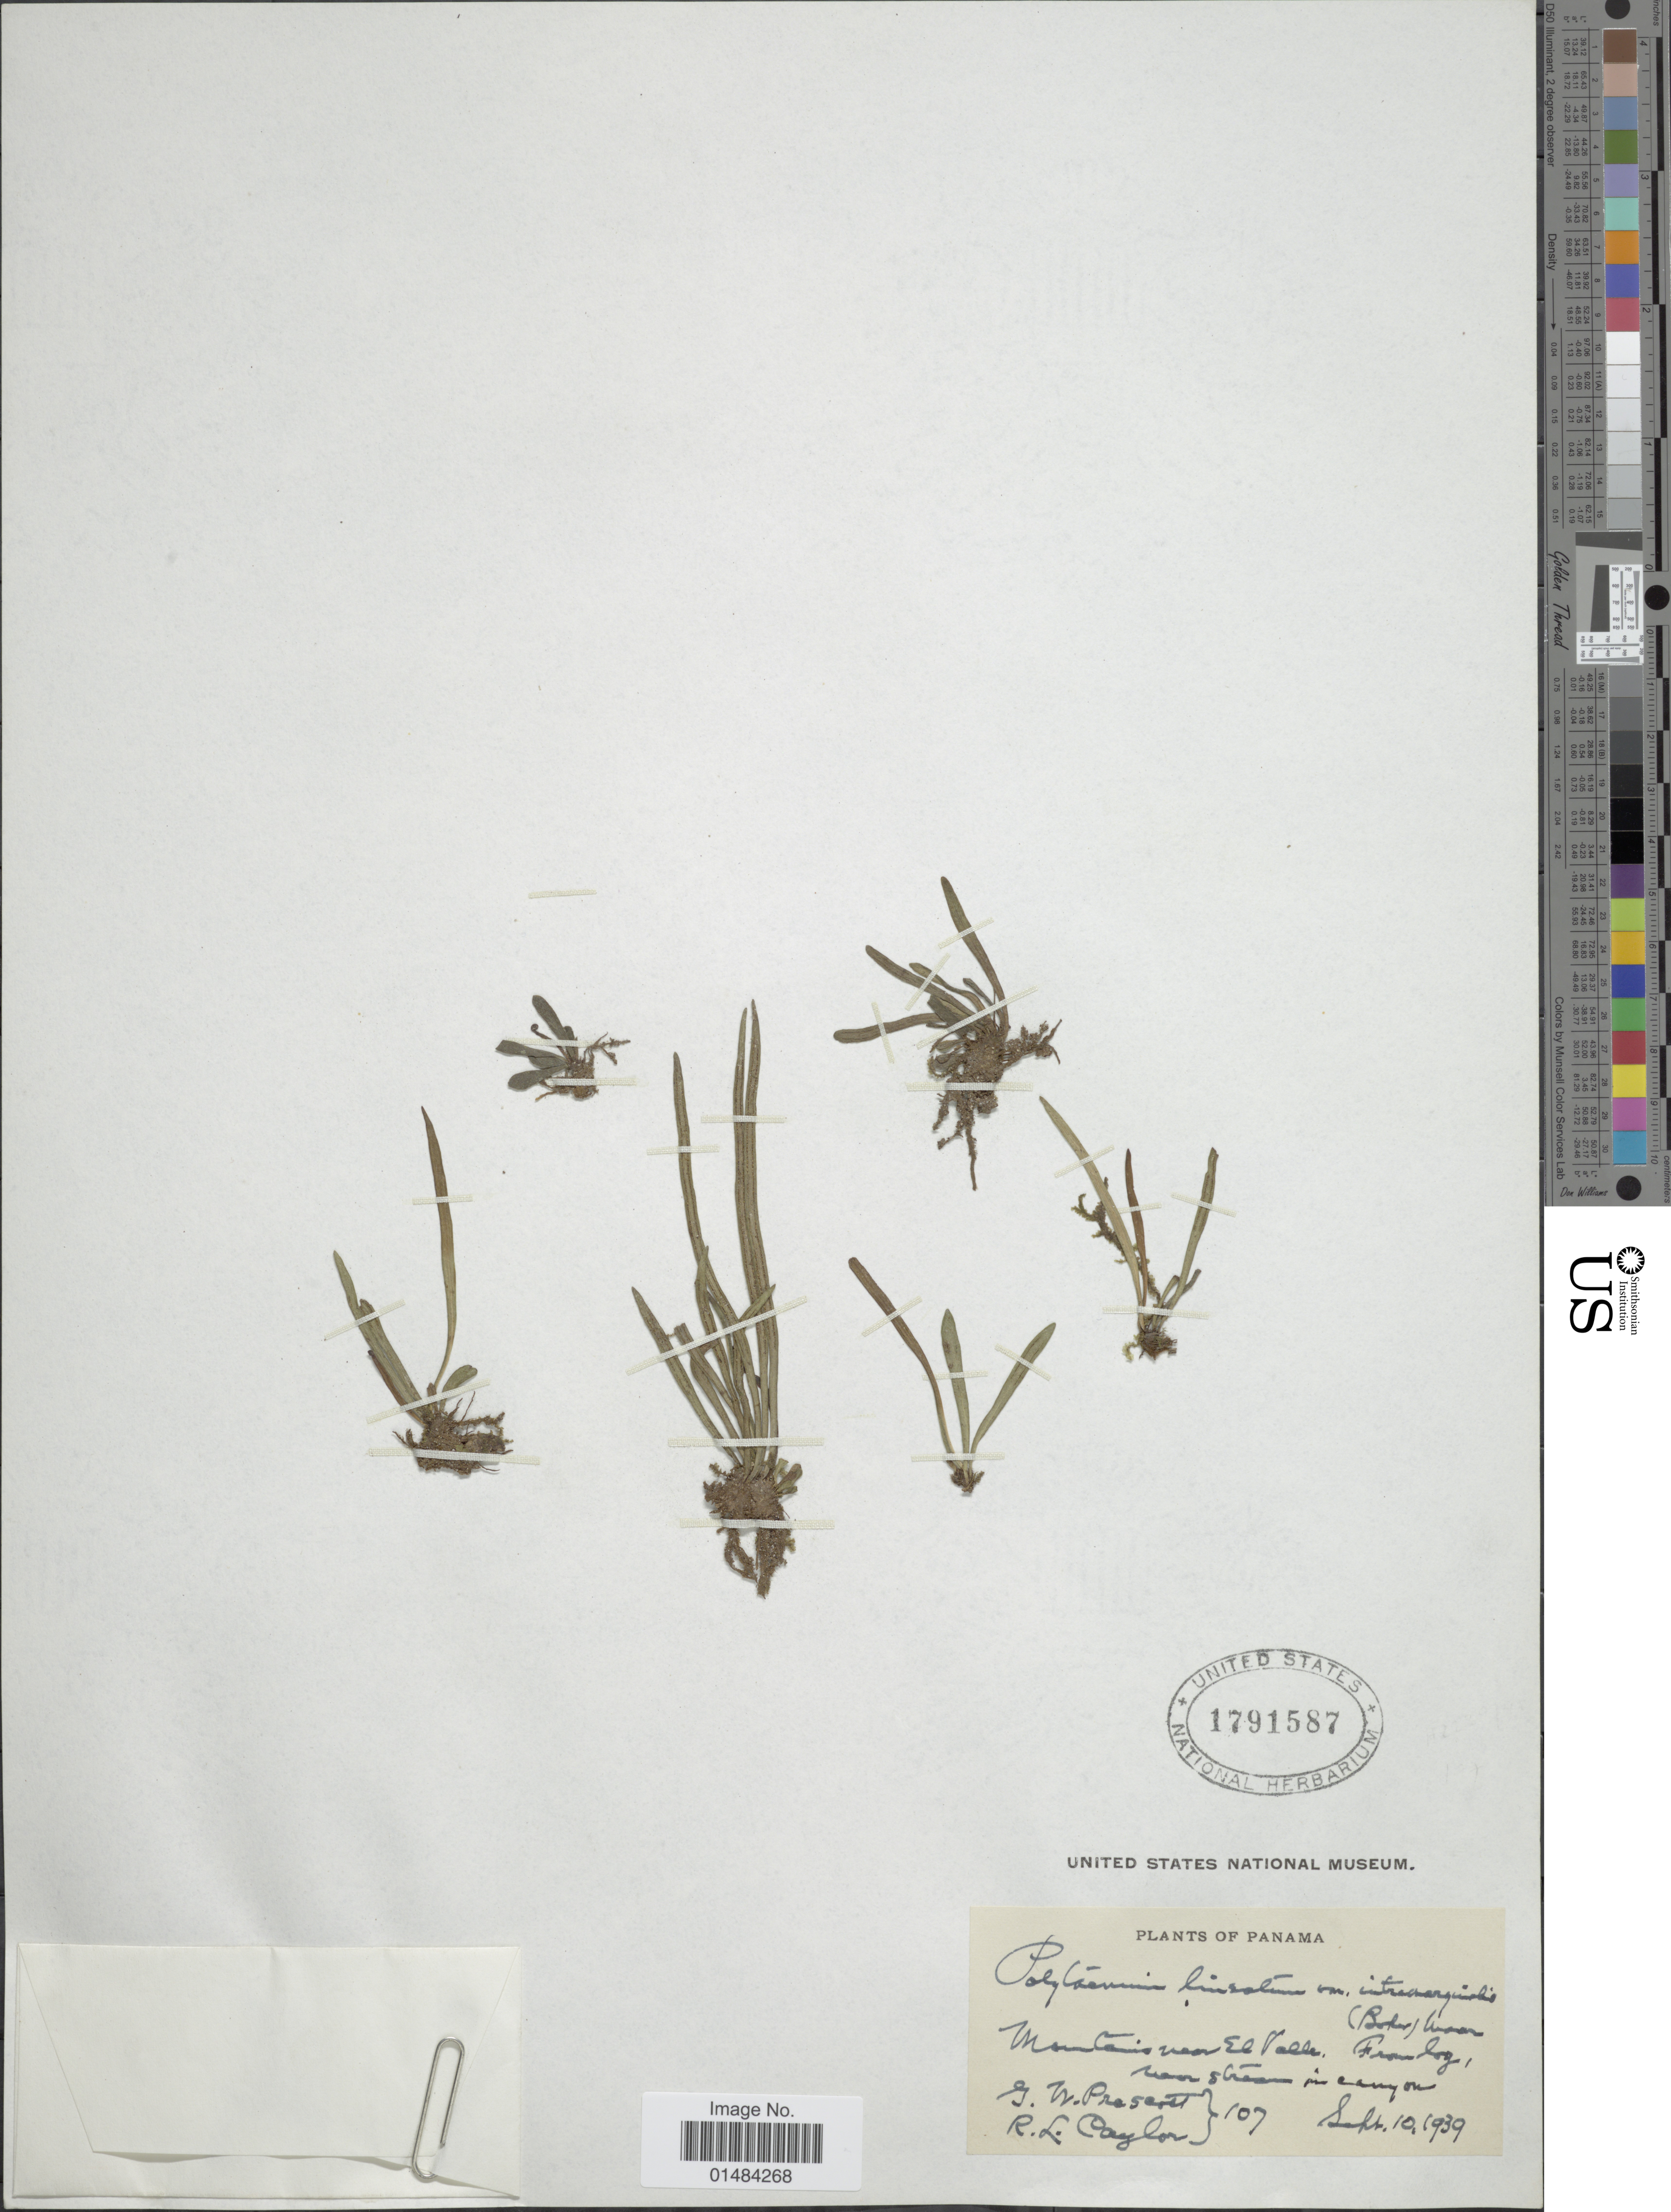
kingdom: Plantae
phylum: Tracheophyta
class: Polypodiopsida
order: Polypodiales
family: Pteridaceae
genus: Polytaenium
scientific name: Polytaenium lineatum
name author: (Sw.) J. Sm.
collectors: G. Prescott & R. Taylor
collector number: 107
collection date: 1939-09-10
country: Panama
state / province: Panamá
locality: Panama, Mountains, near El Valle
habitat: from log, near stream in canyon.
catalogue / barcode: US 1791587